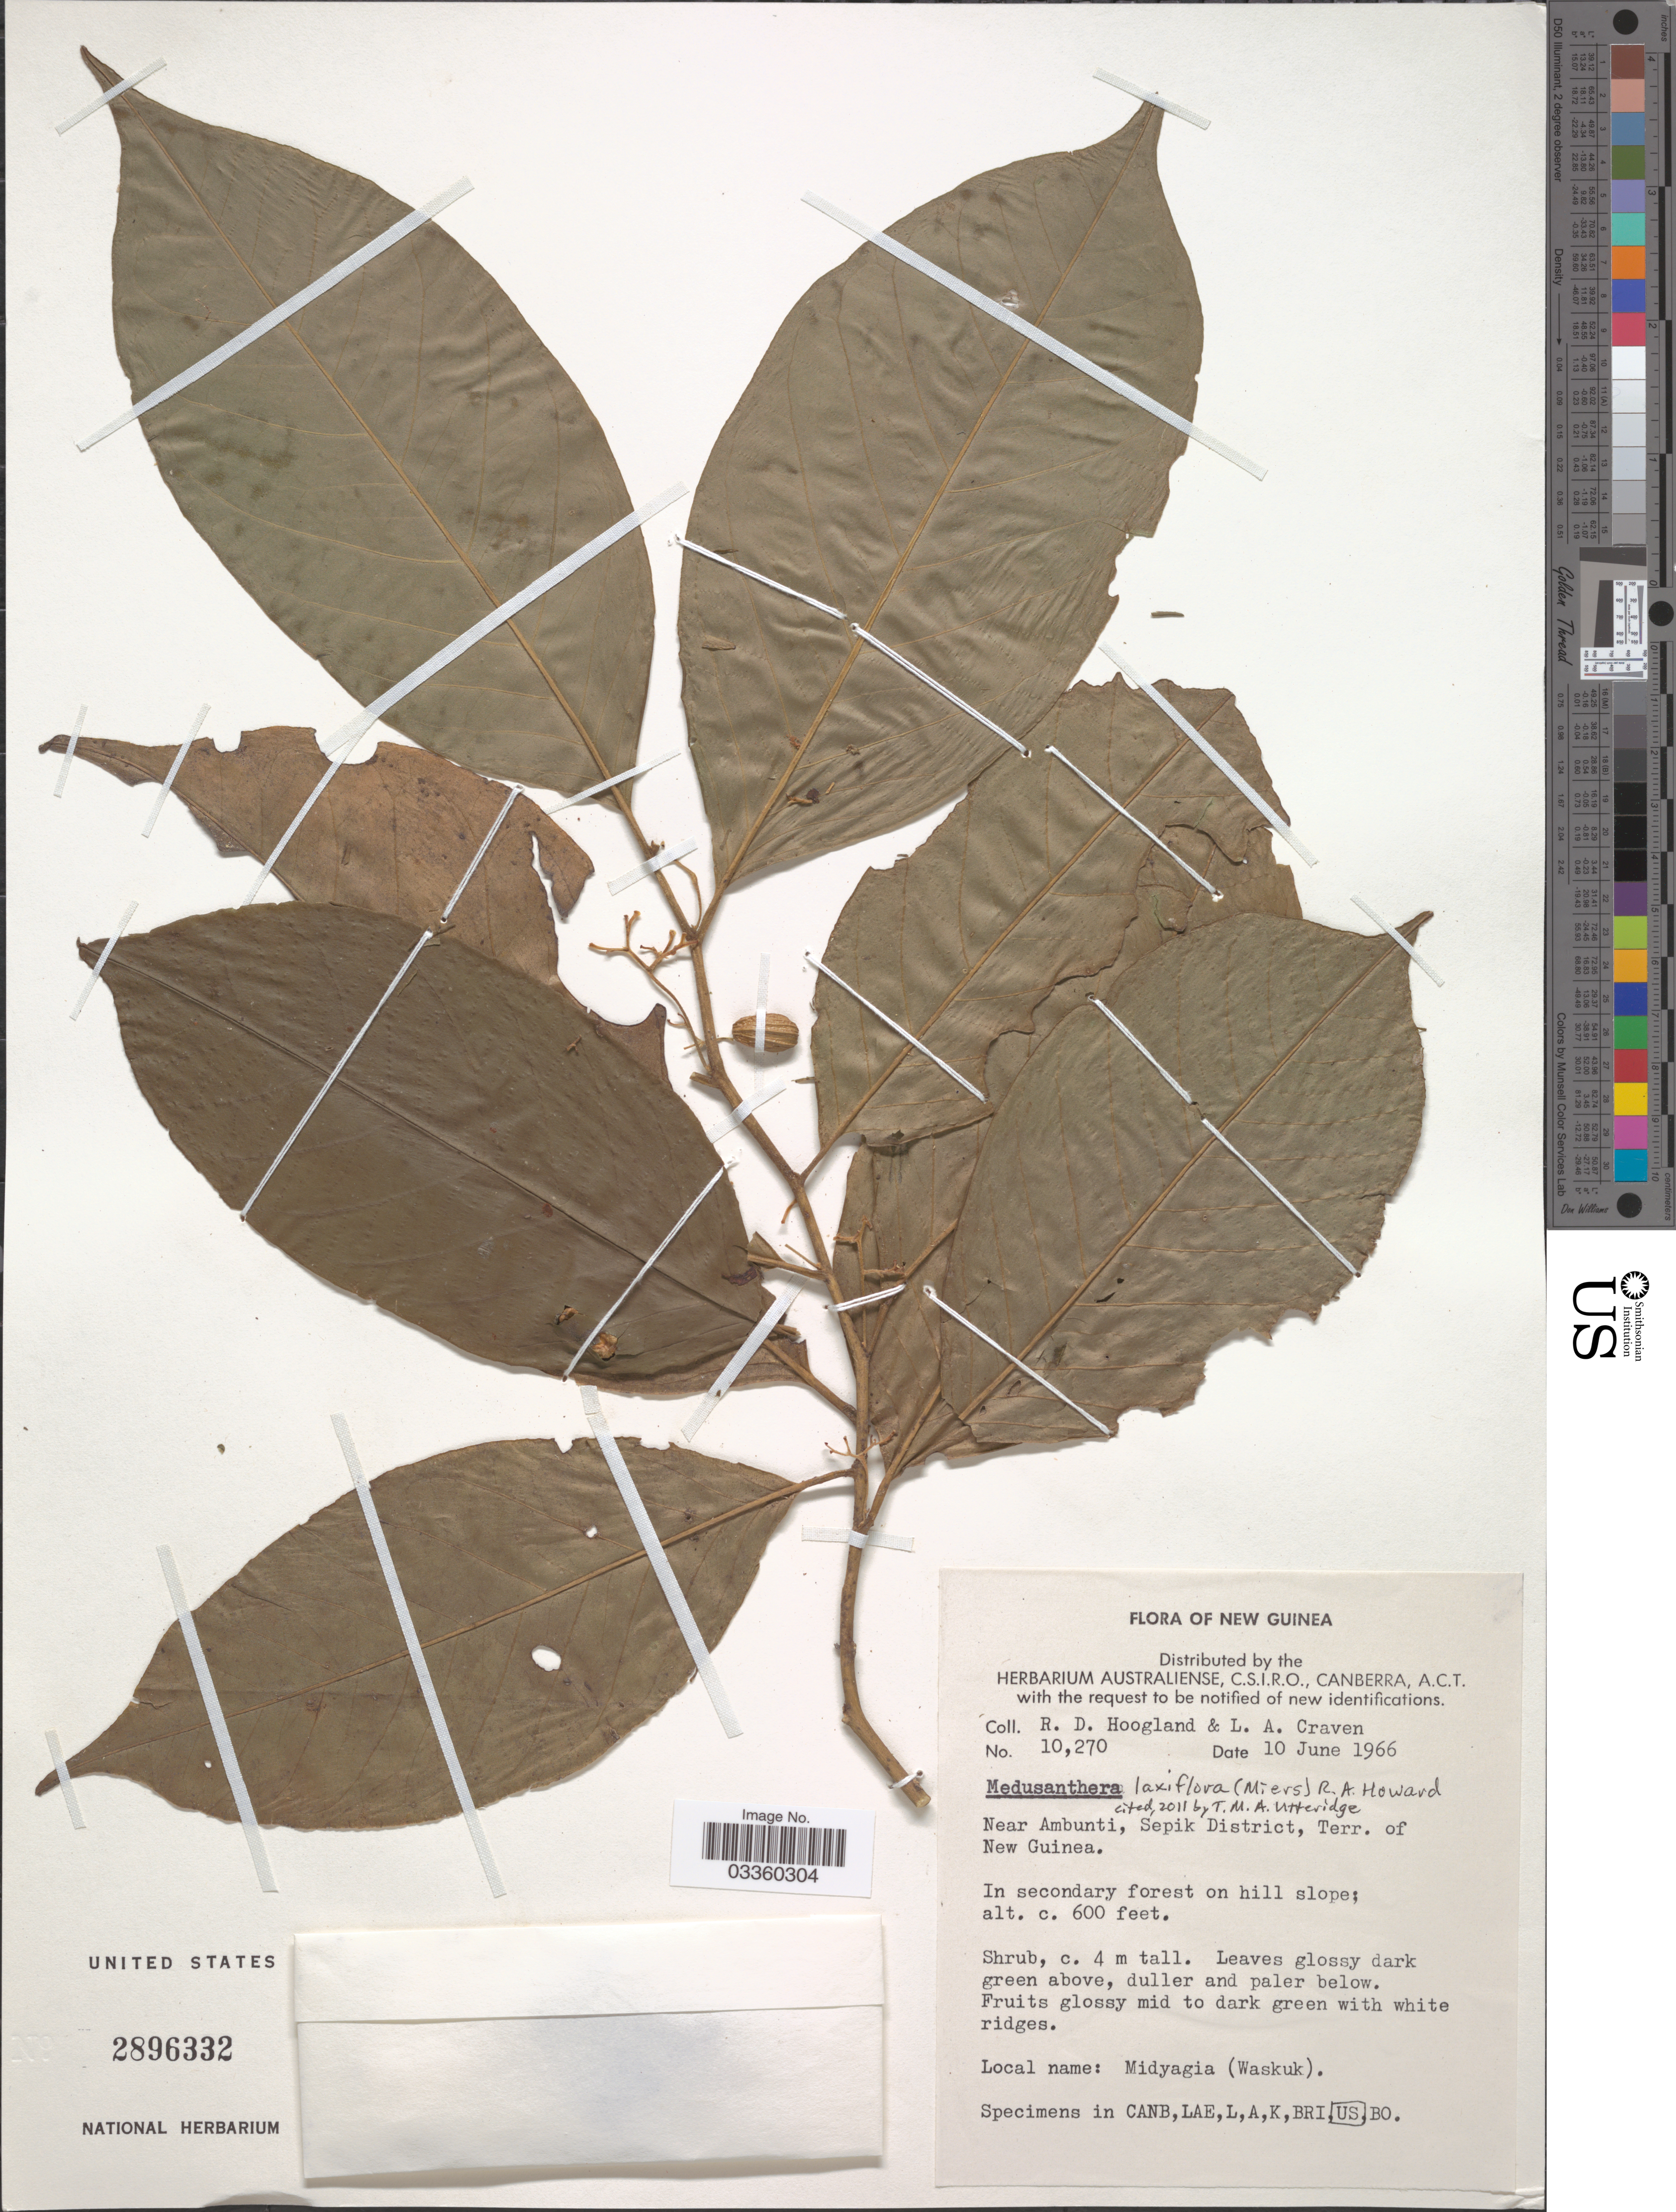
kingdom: Plantae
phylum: Tracheophyta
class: Magnoliopsida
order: Cardiopteridales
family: Stemonuraceae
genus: Medusanthera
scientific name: Medusanthera laxiflora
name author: (Miers) R.A. Howard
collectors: R. D. Hoogland & L. A. Craven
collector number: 10270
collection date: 1966-06-10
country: Papua New Guinea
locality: New Guinea. Near Ambunti, Sepik District, Terr. of New Guinea.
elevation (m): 183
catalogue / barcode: US 2896332